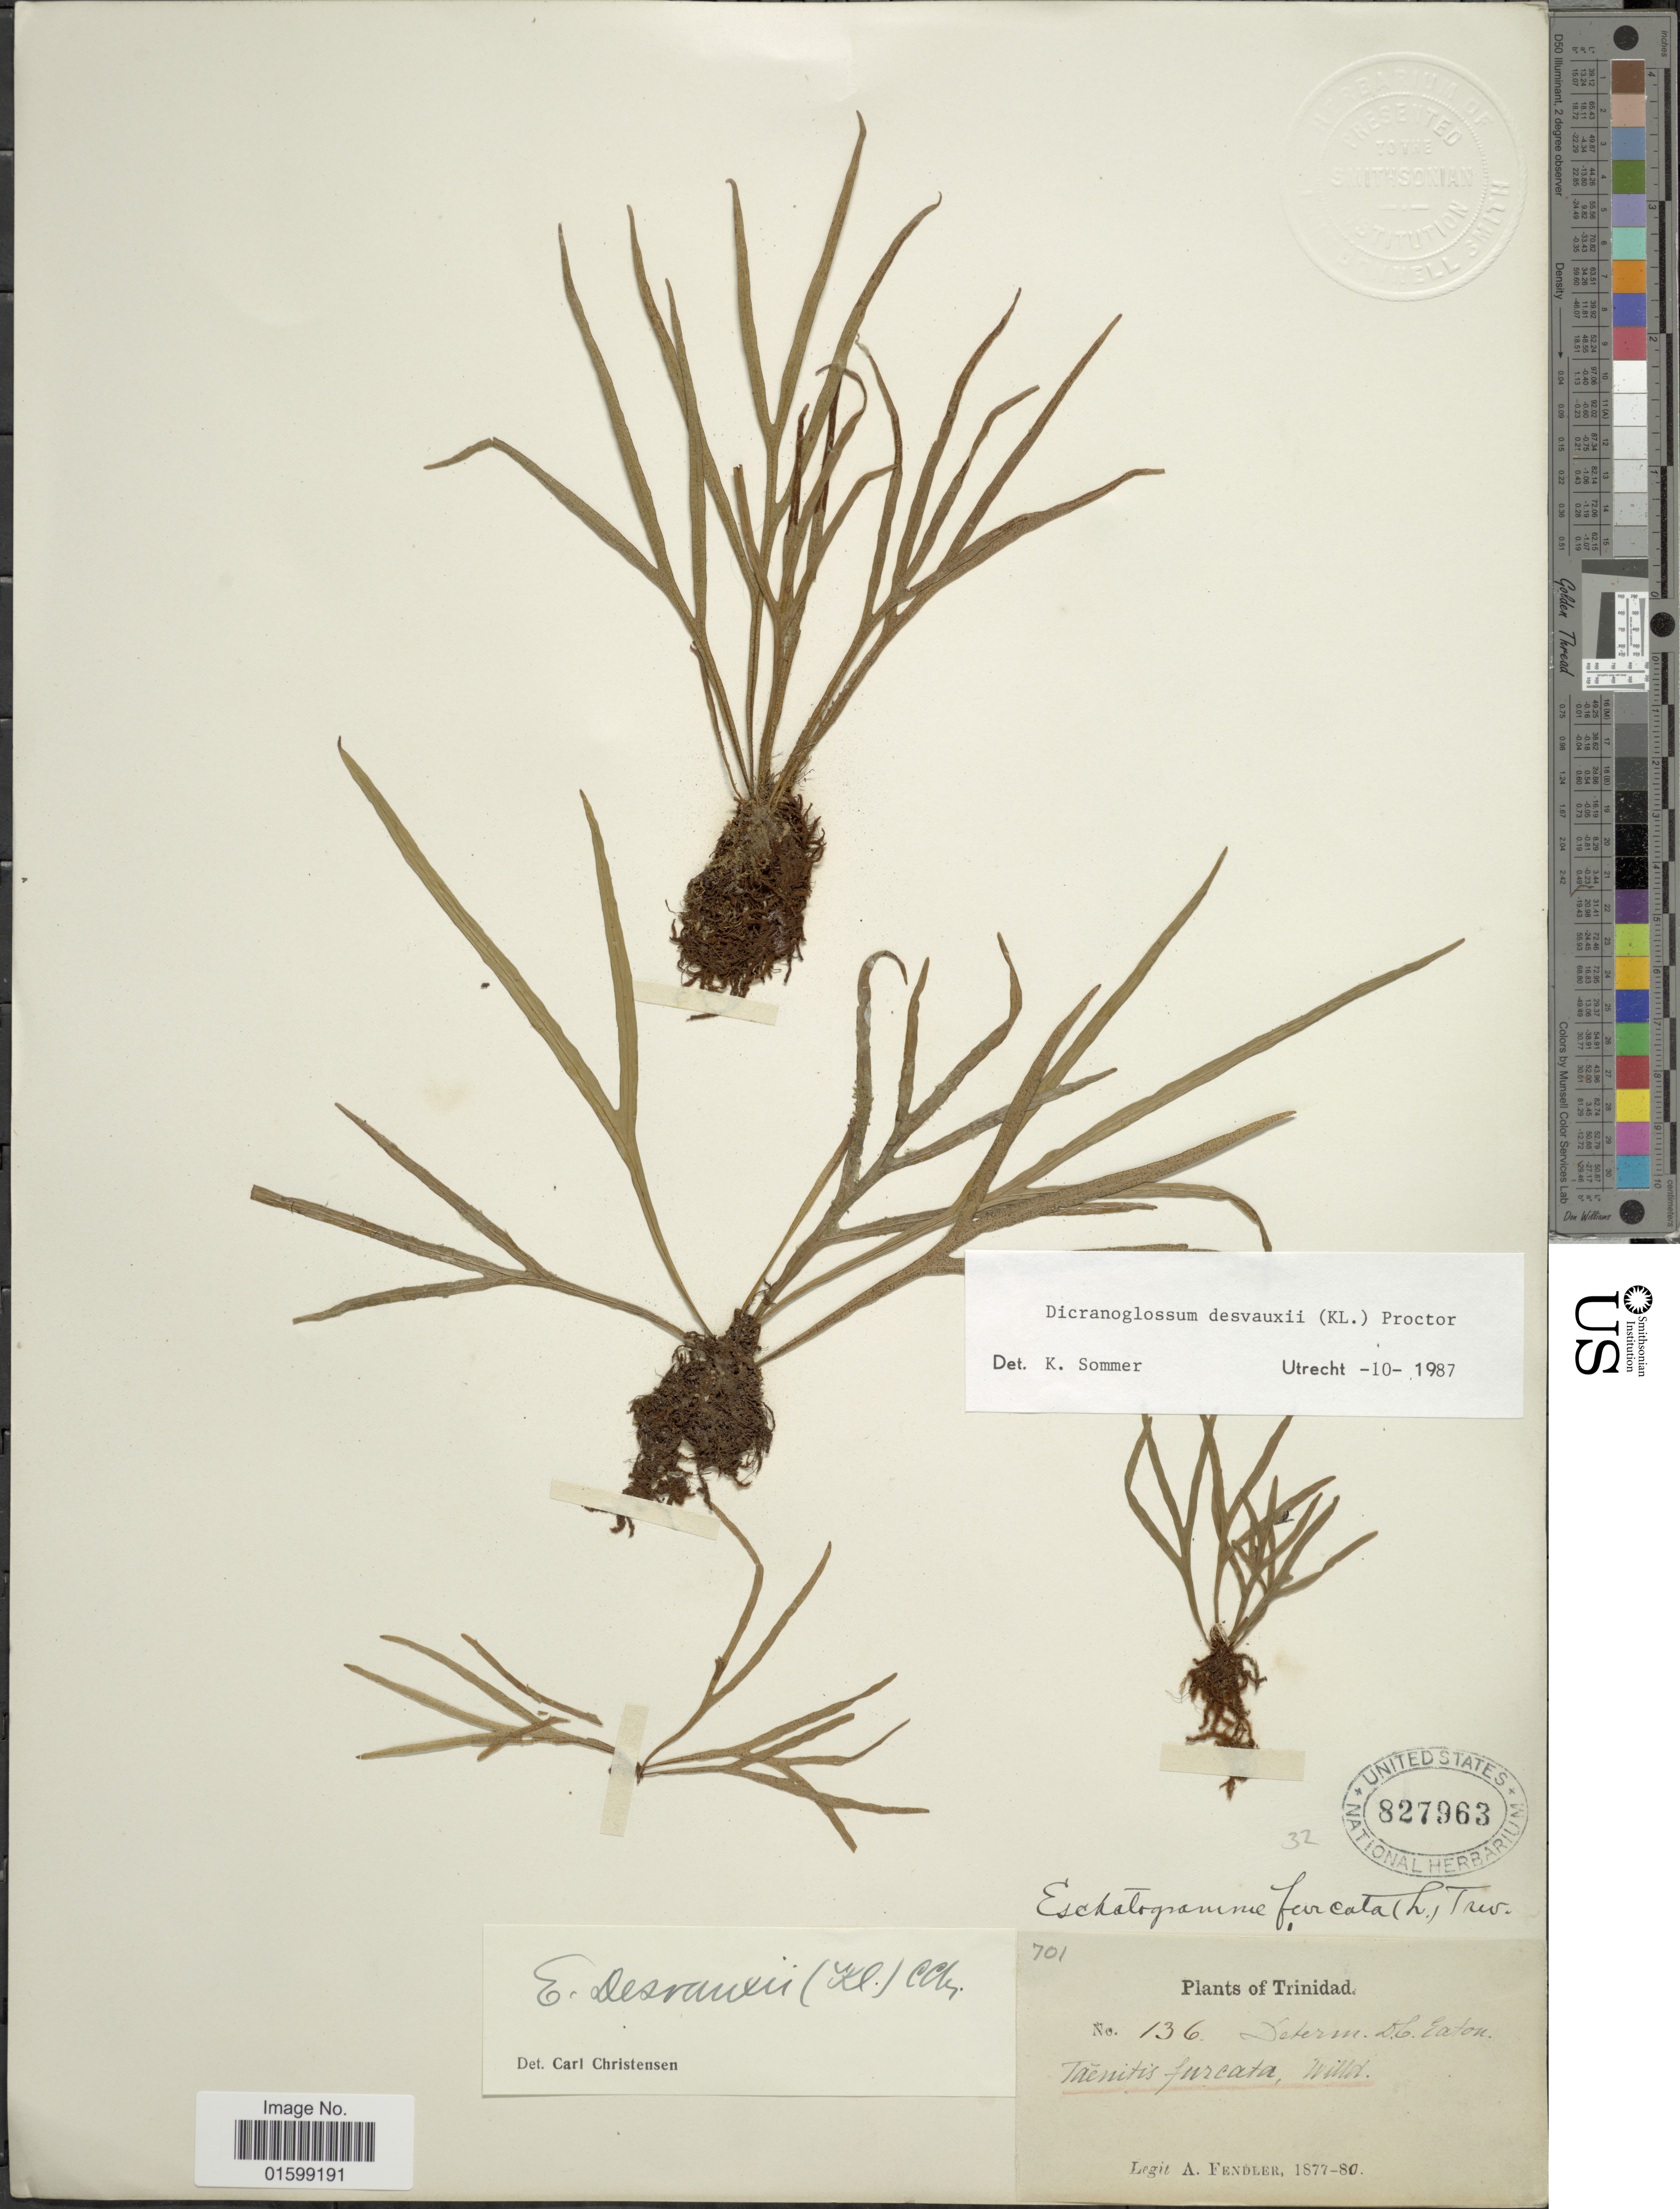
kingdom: Plantae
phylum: Tracheophyta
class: Polypodiopsida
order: Polypodiales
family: Polypodiaceae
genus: Pleopeltis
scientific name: Pleopeltis desvauxii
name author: (Klotzsch) Salino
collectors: A. Fendler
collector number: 701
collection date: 1877/1880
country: Trinidad and Tobago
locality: Trinidad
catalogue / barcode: US 827963